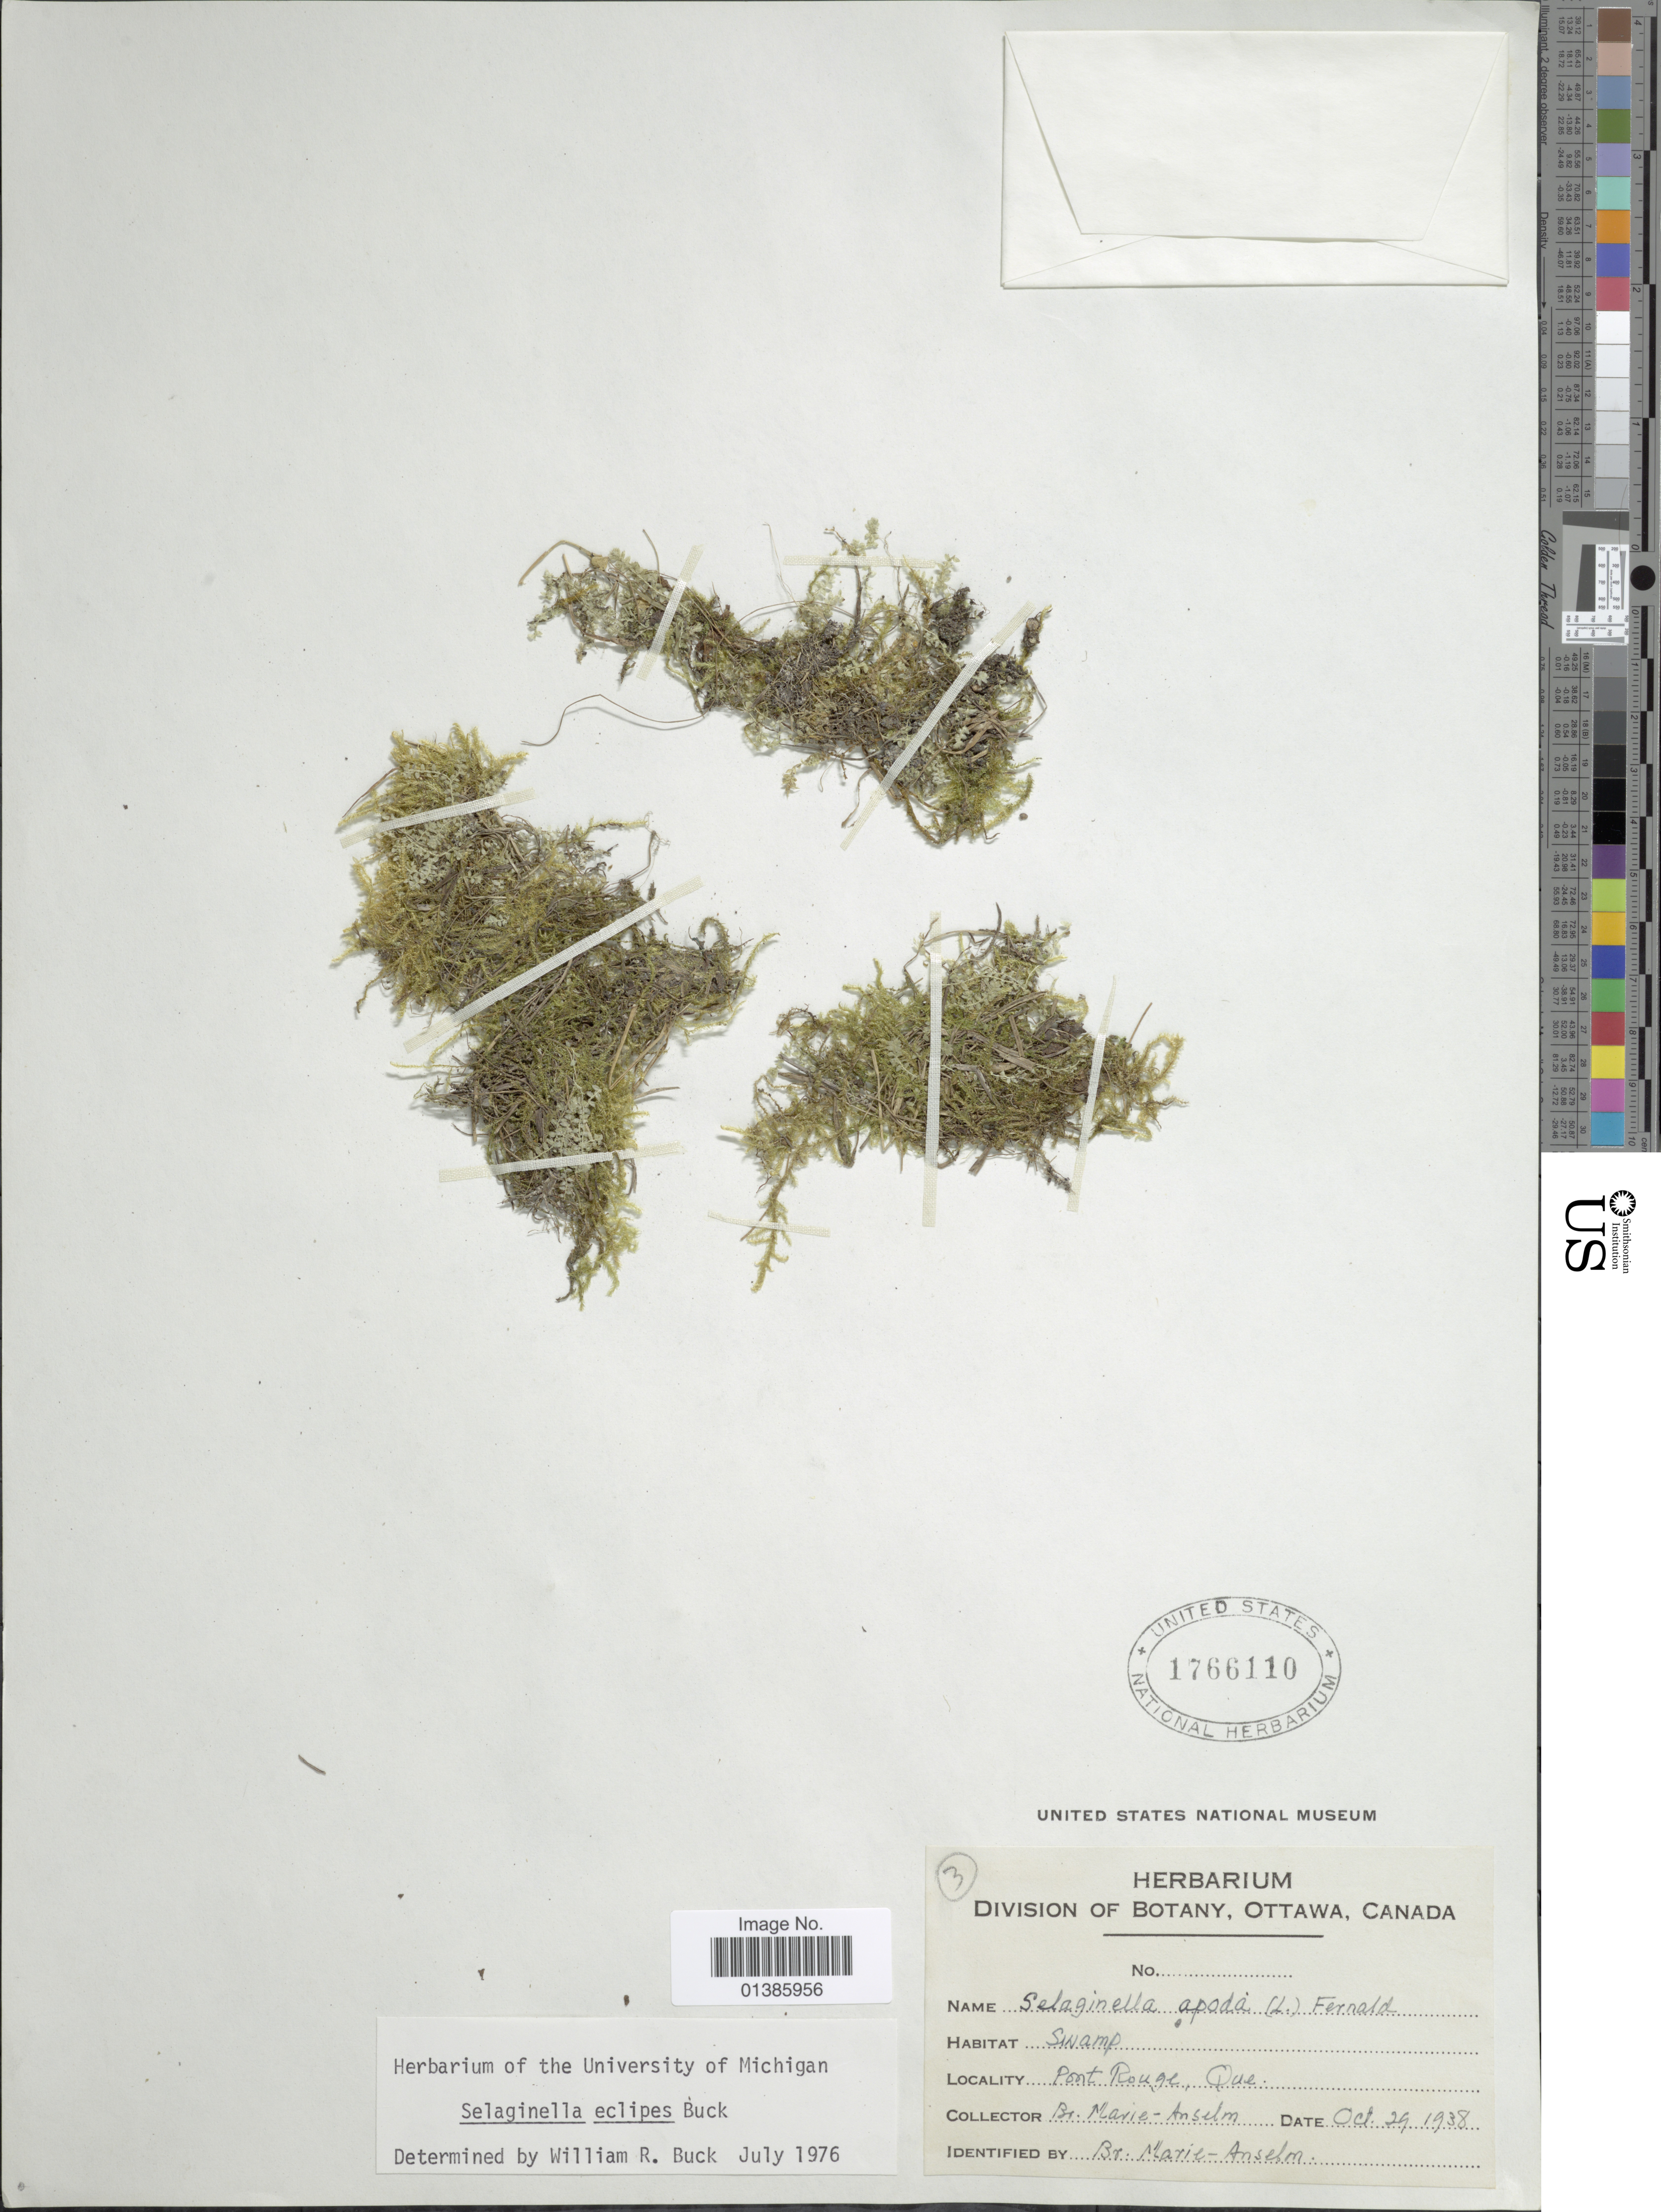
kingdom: Plantae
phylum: Tracheophyta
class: Lycopodiopsida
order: Selaginellales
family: Selaginellaceae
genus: Selaginella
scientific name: Selaginella eclipes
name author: W.R. Buck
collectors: Marie-anselme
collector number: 3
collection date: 1938-10-29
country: Canada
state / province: Quebec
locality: Pont Rouge.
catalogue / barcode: US 1766110